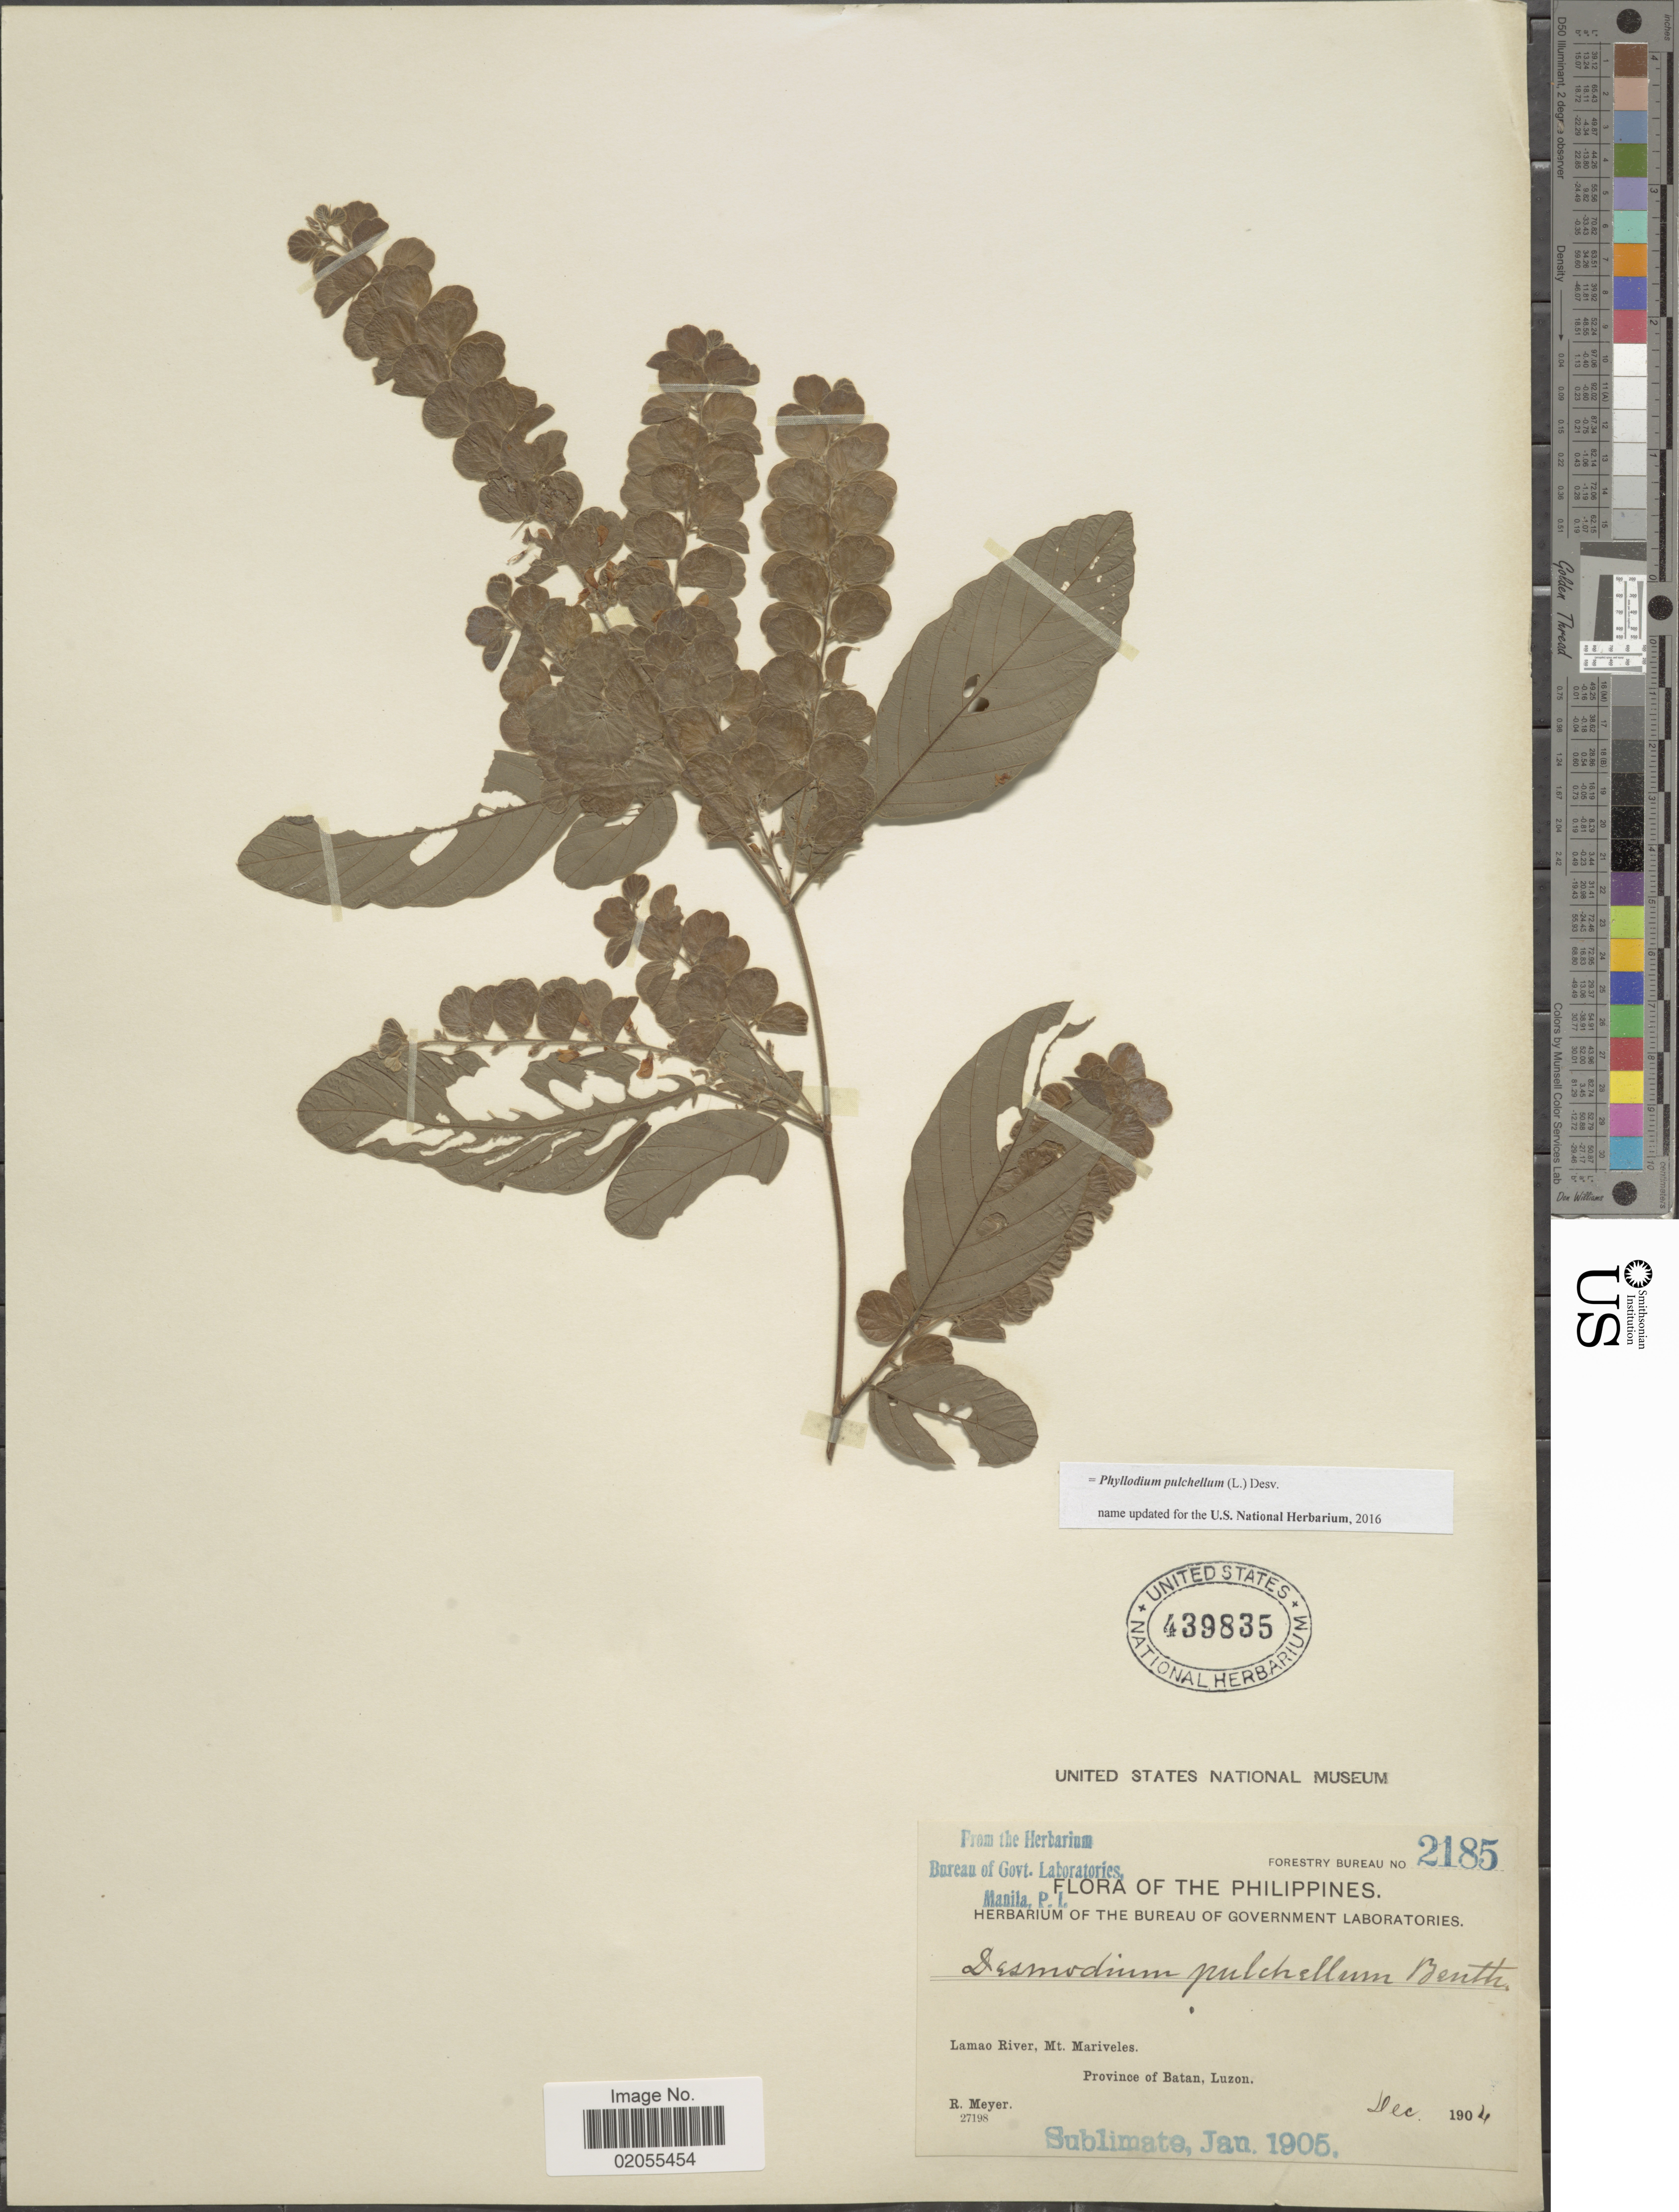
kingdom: Plantae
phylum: Tracheophyta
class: Magnoliopsida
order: Fabales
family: Fabaceae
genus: Phyllodium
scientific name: Phyllodium pulchellum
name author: (L.) Desv.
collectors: R. Meyer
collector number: Forestry Bureau 2185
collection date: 1904-12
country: Philippines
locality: Lamao River, Mt. Mariveles, Province of Bataan, Luzon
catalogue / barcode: US 43983